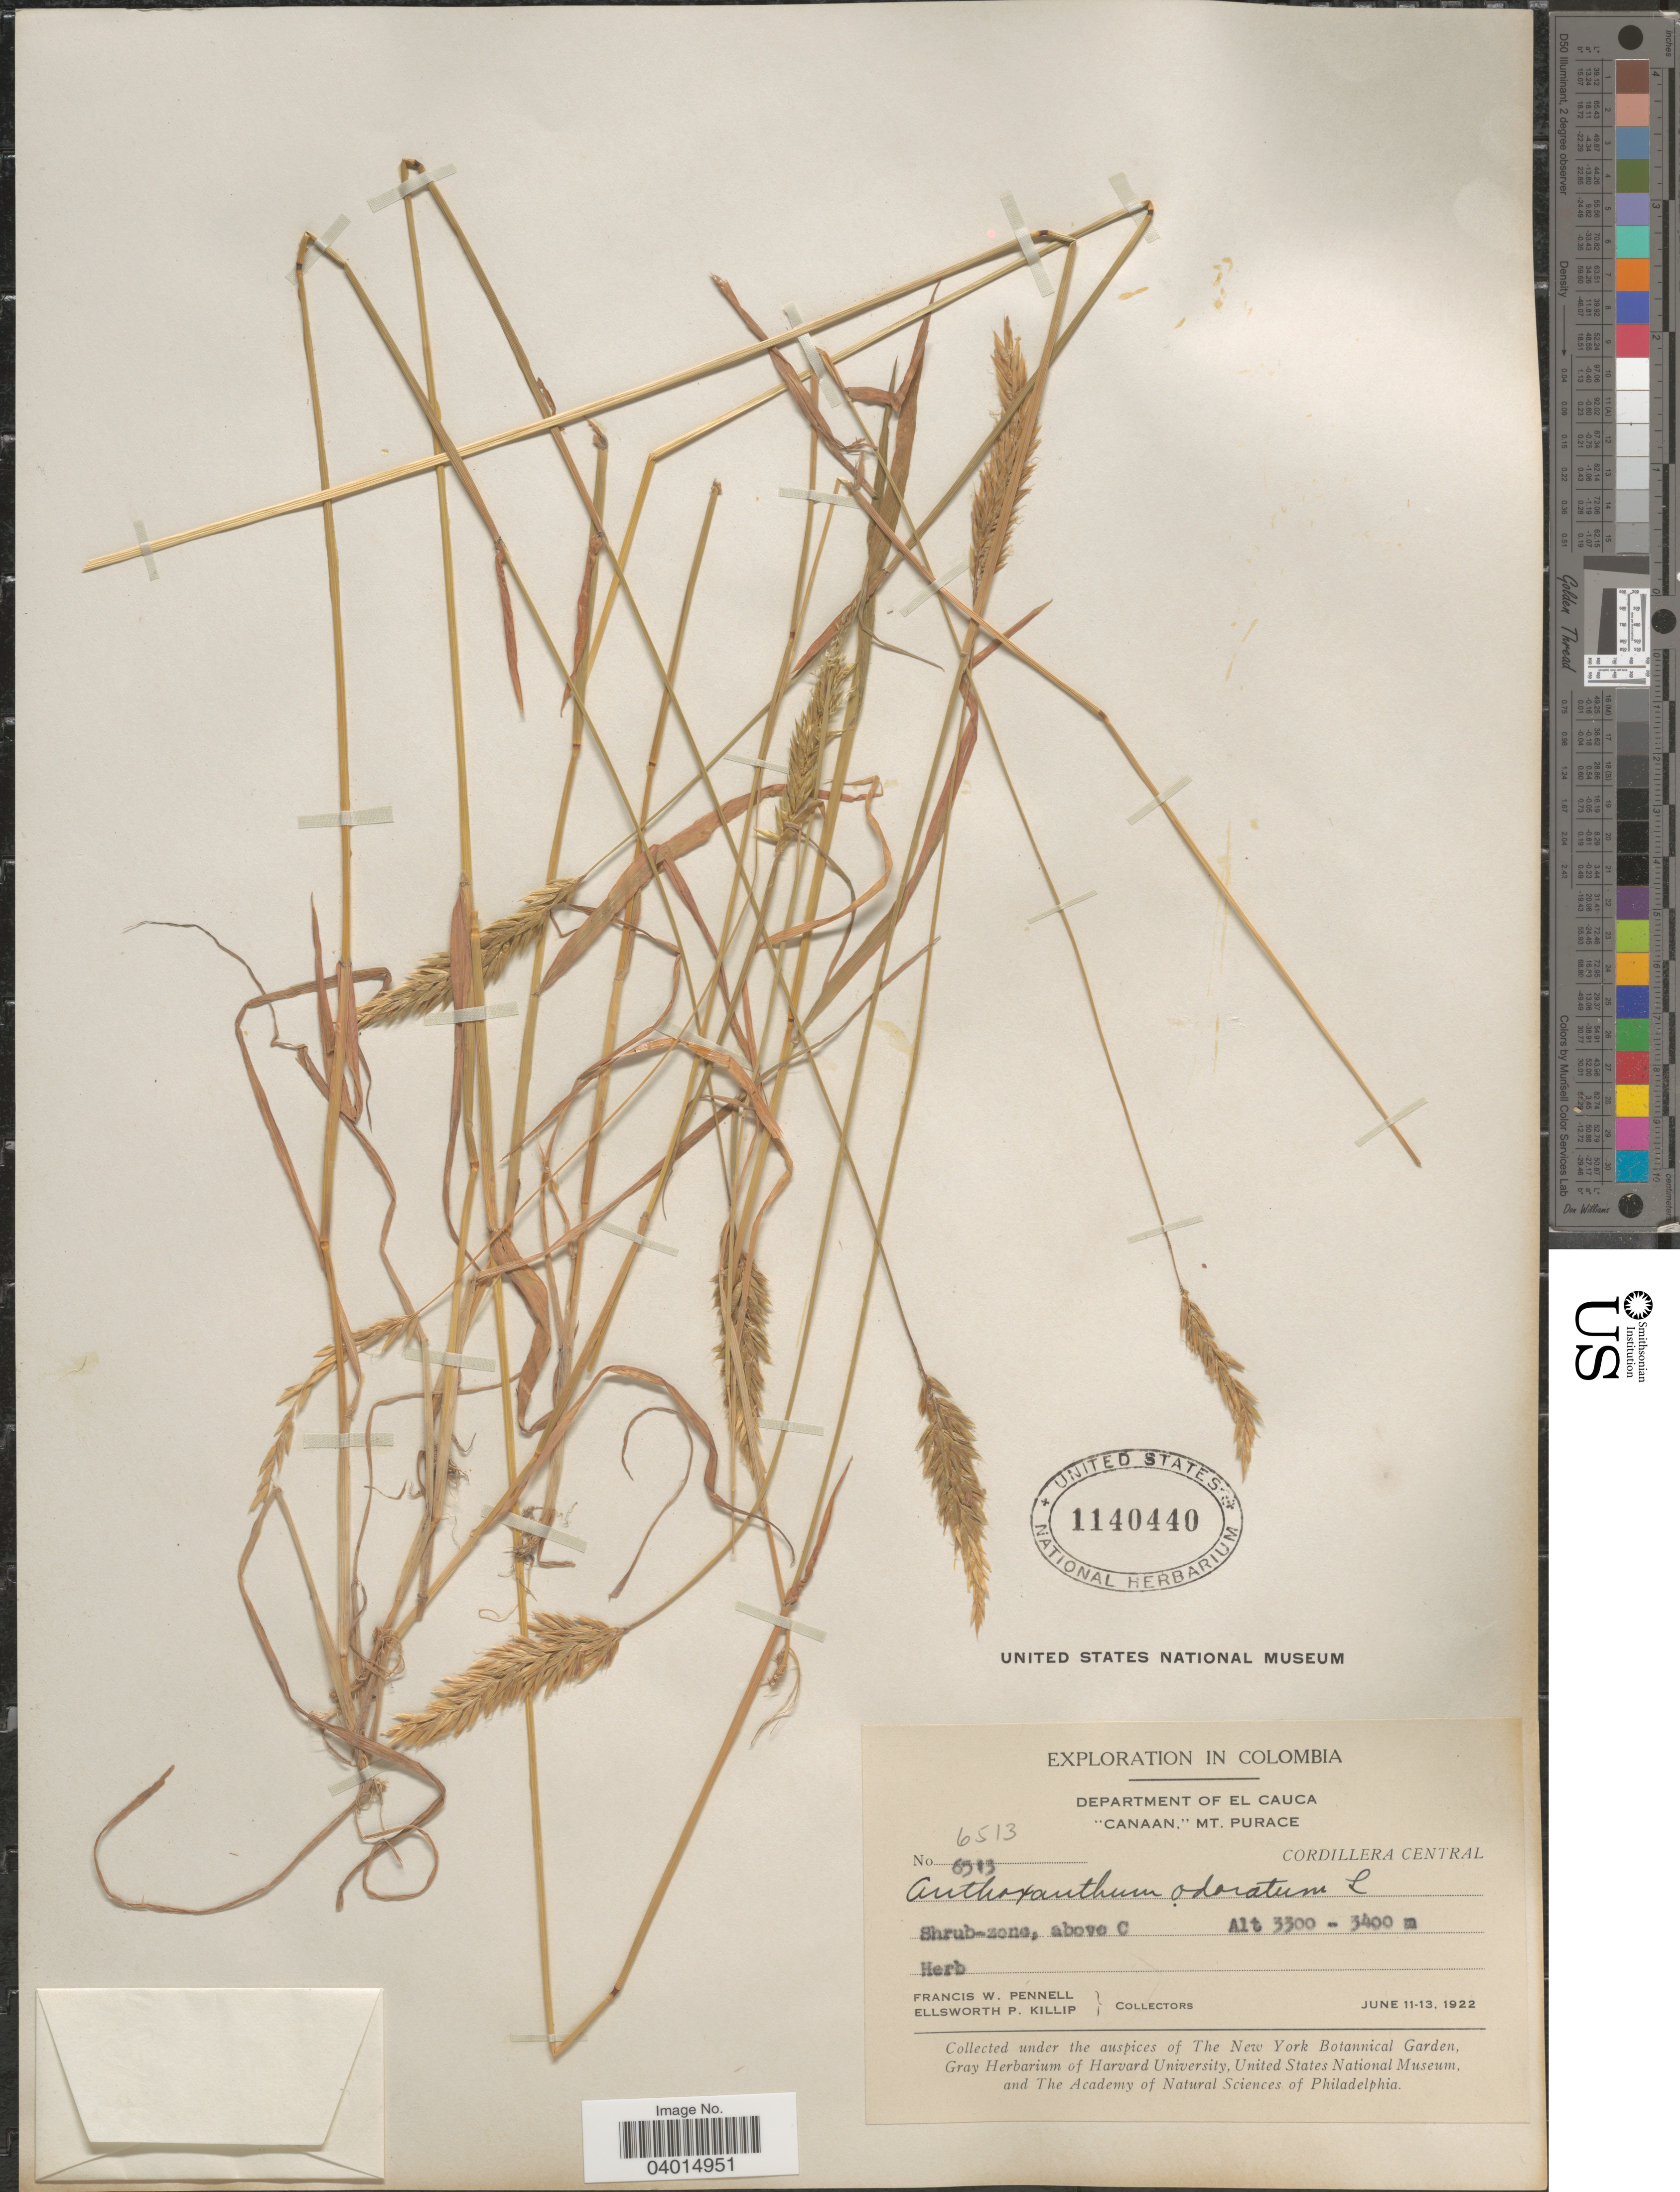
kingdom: Plantae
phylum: Tracheophyta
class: Liliopsida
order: Poales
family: Poaceae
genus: Anthoxanthum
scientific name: Anthoxanthum odoratum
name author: L.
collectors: F. W. Pennell & E. P. Killip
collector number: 6513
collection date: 1922-06-11/1922-06-13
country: Colombia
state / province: Cauca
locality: Department of El Cauca. "Canaan," Mt. Purace. Cordillera Central. Shrub-zone, above C.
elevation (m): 3300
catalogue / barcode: US 1140440